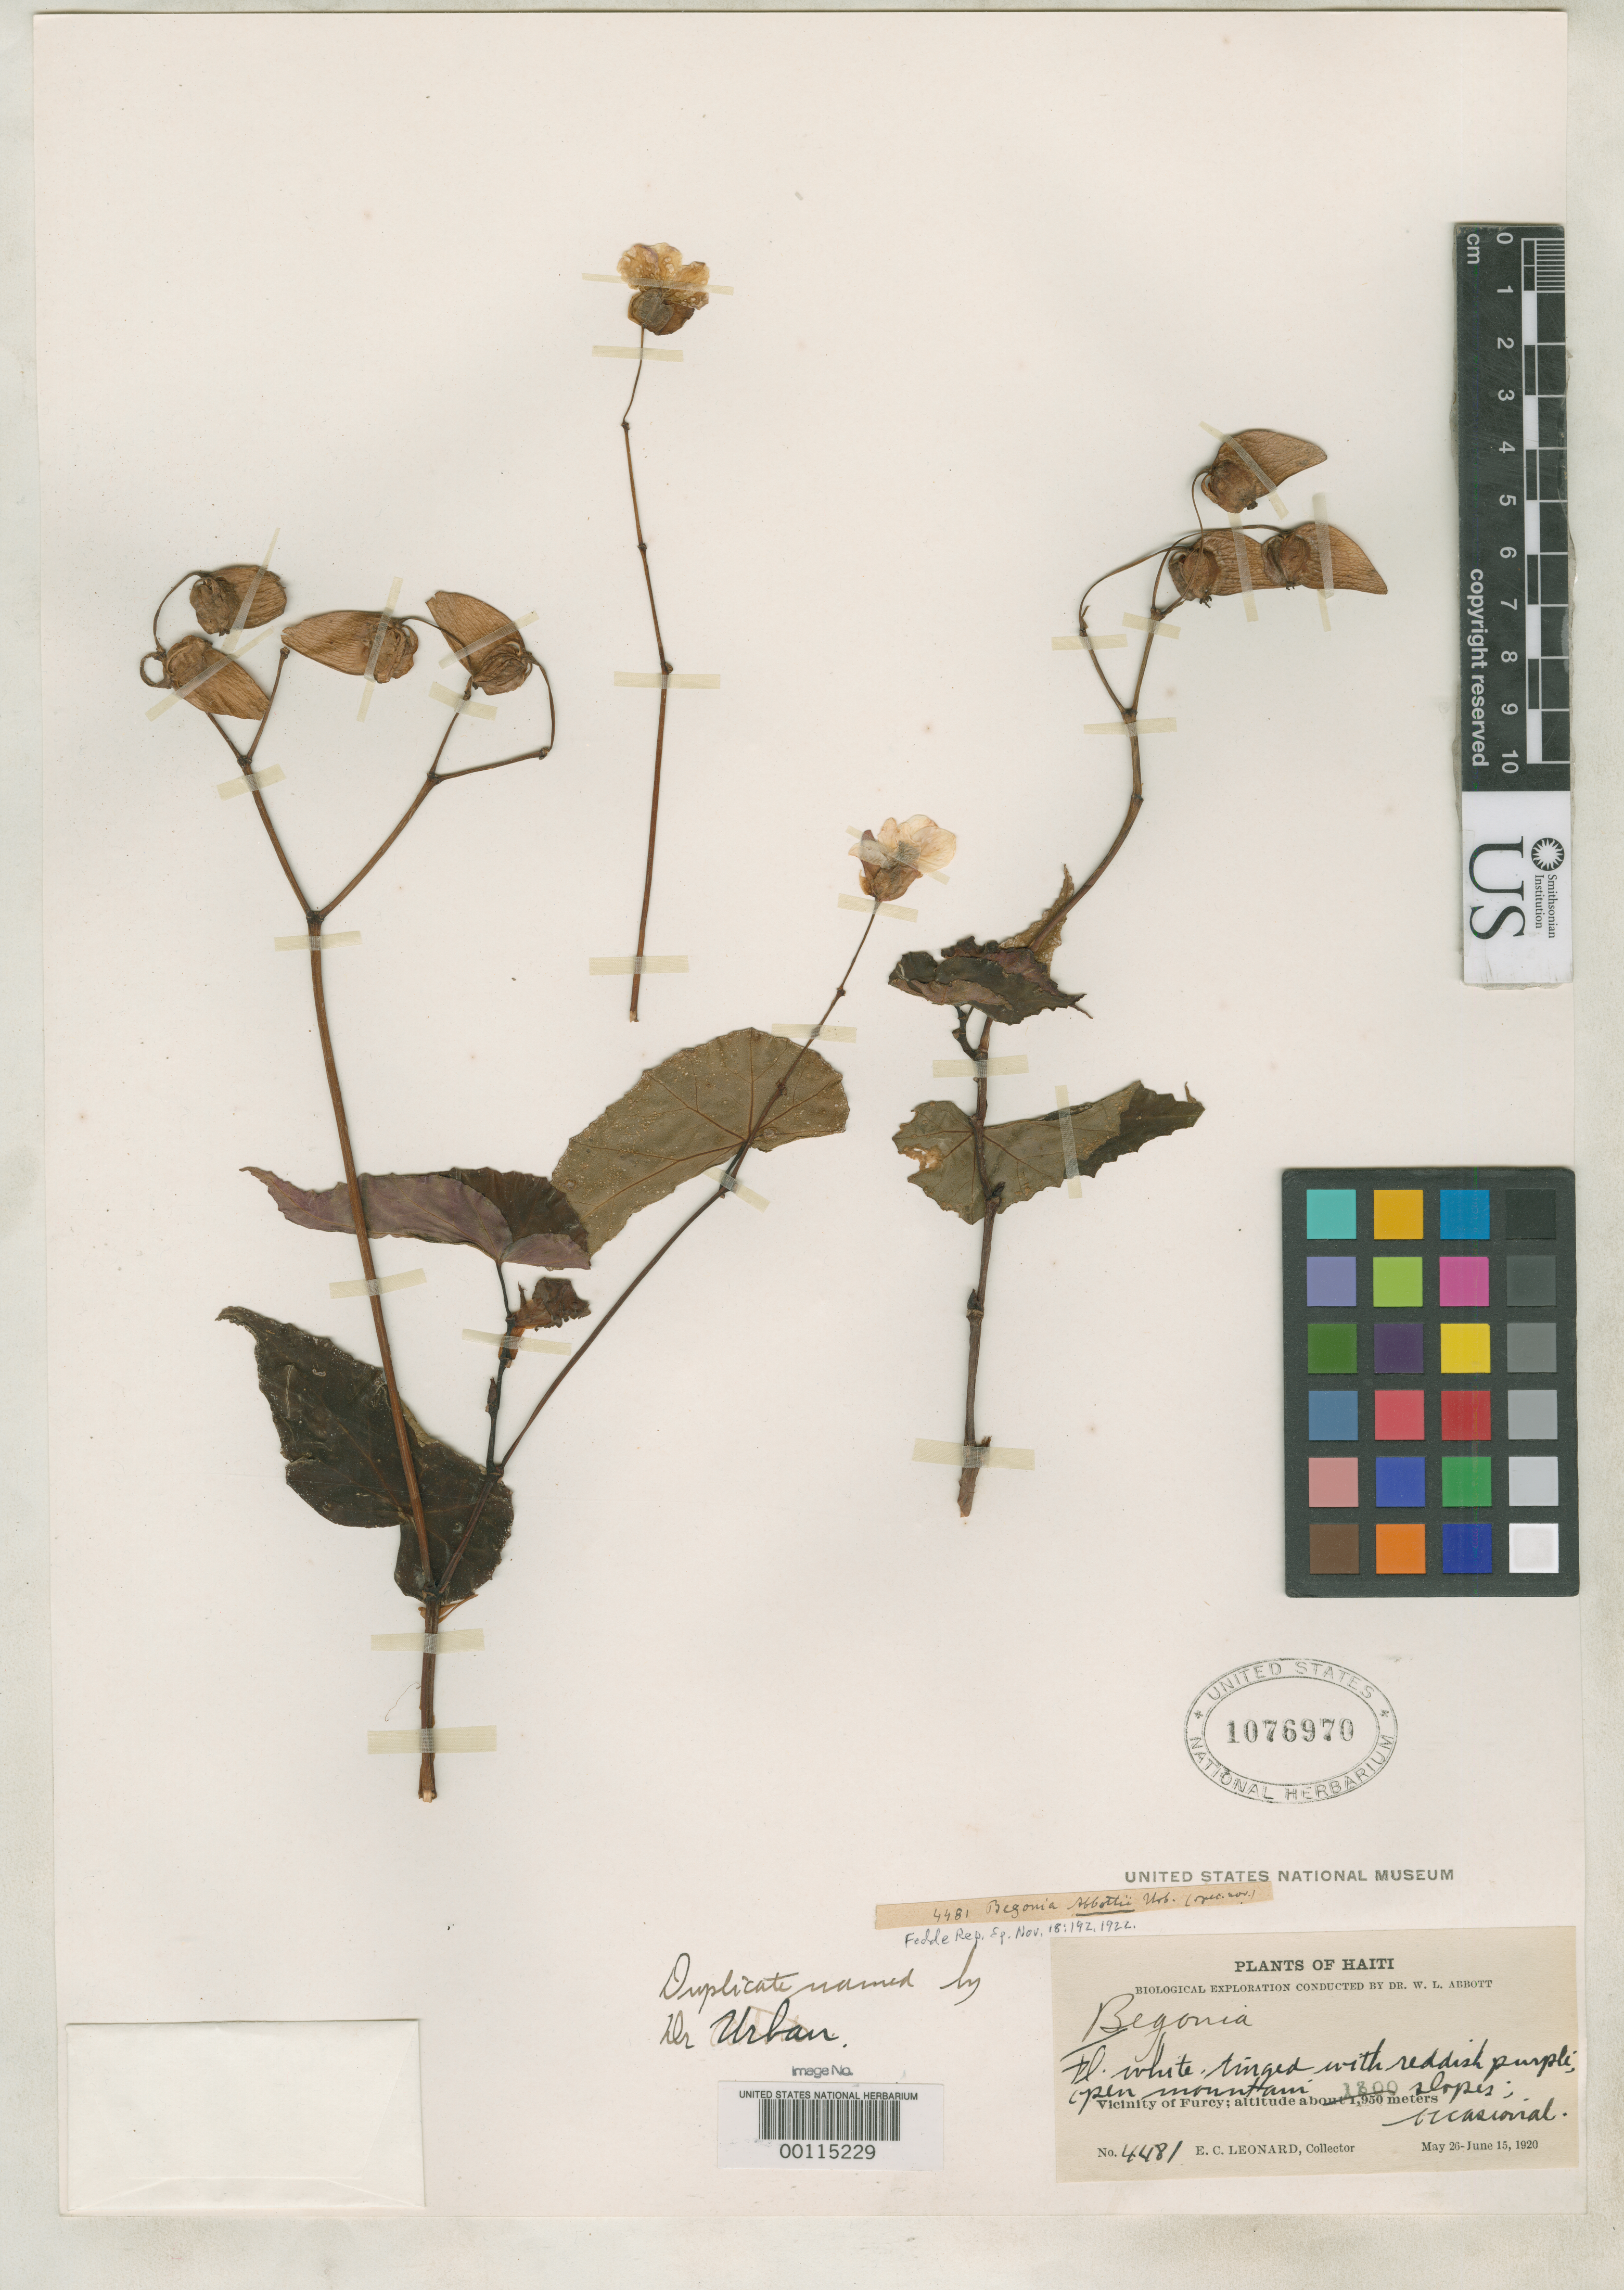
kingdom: Plantae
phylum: Tracheophyta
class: Magnoliopsida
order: Cucurbitales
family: Begoniaceae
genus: Begonia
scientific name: Begonia abbottii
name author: Urb.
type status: Isotype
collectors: E. C. Leonard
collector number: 4481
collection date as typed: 26 May 1920 to 15 Jun 1920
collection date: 1920-05-26/1920-06-15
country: Haiti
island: Hispaniola Island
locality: Furcy.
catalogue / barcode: US 1076970